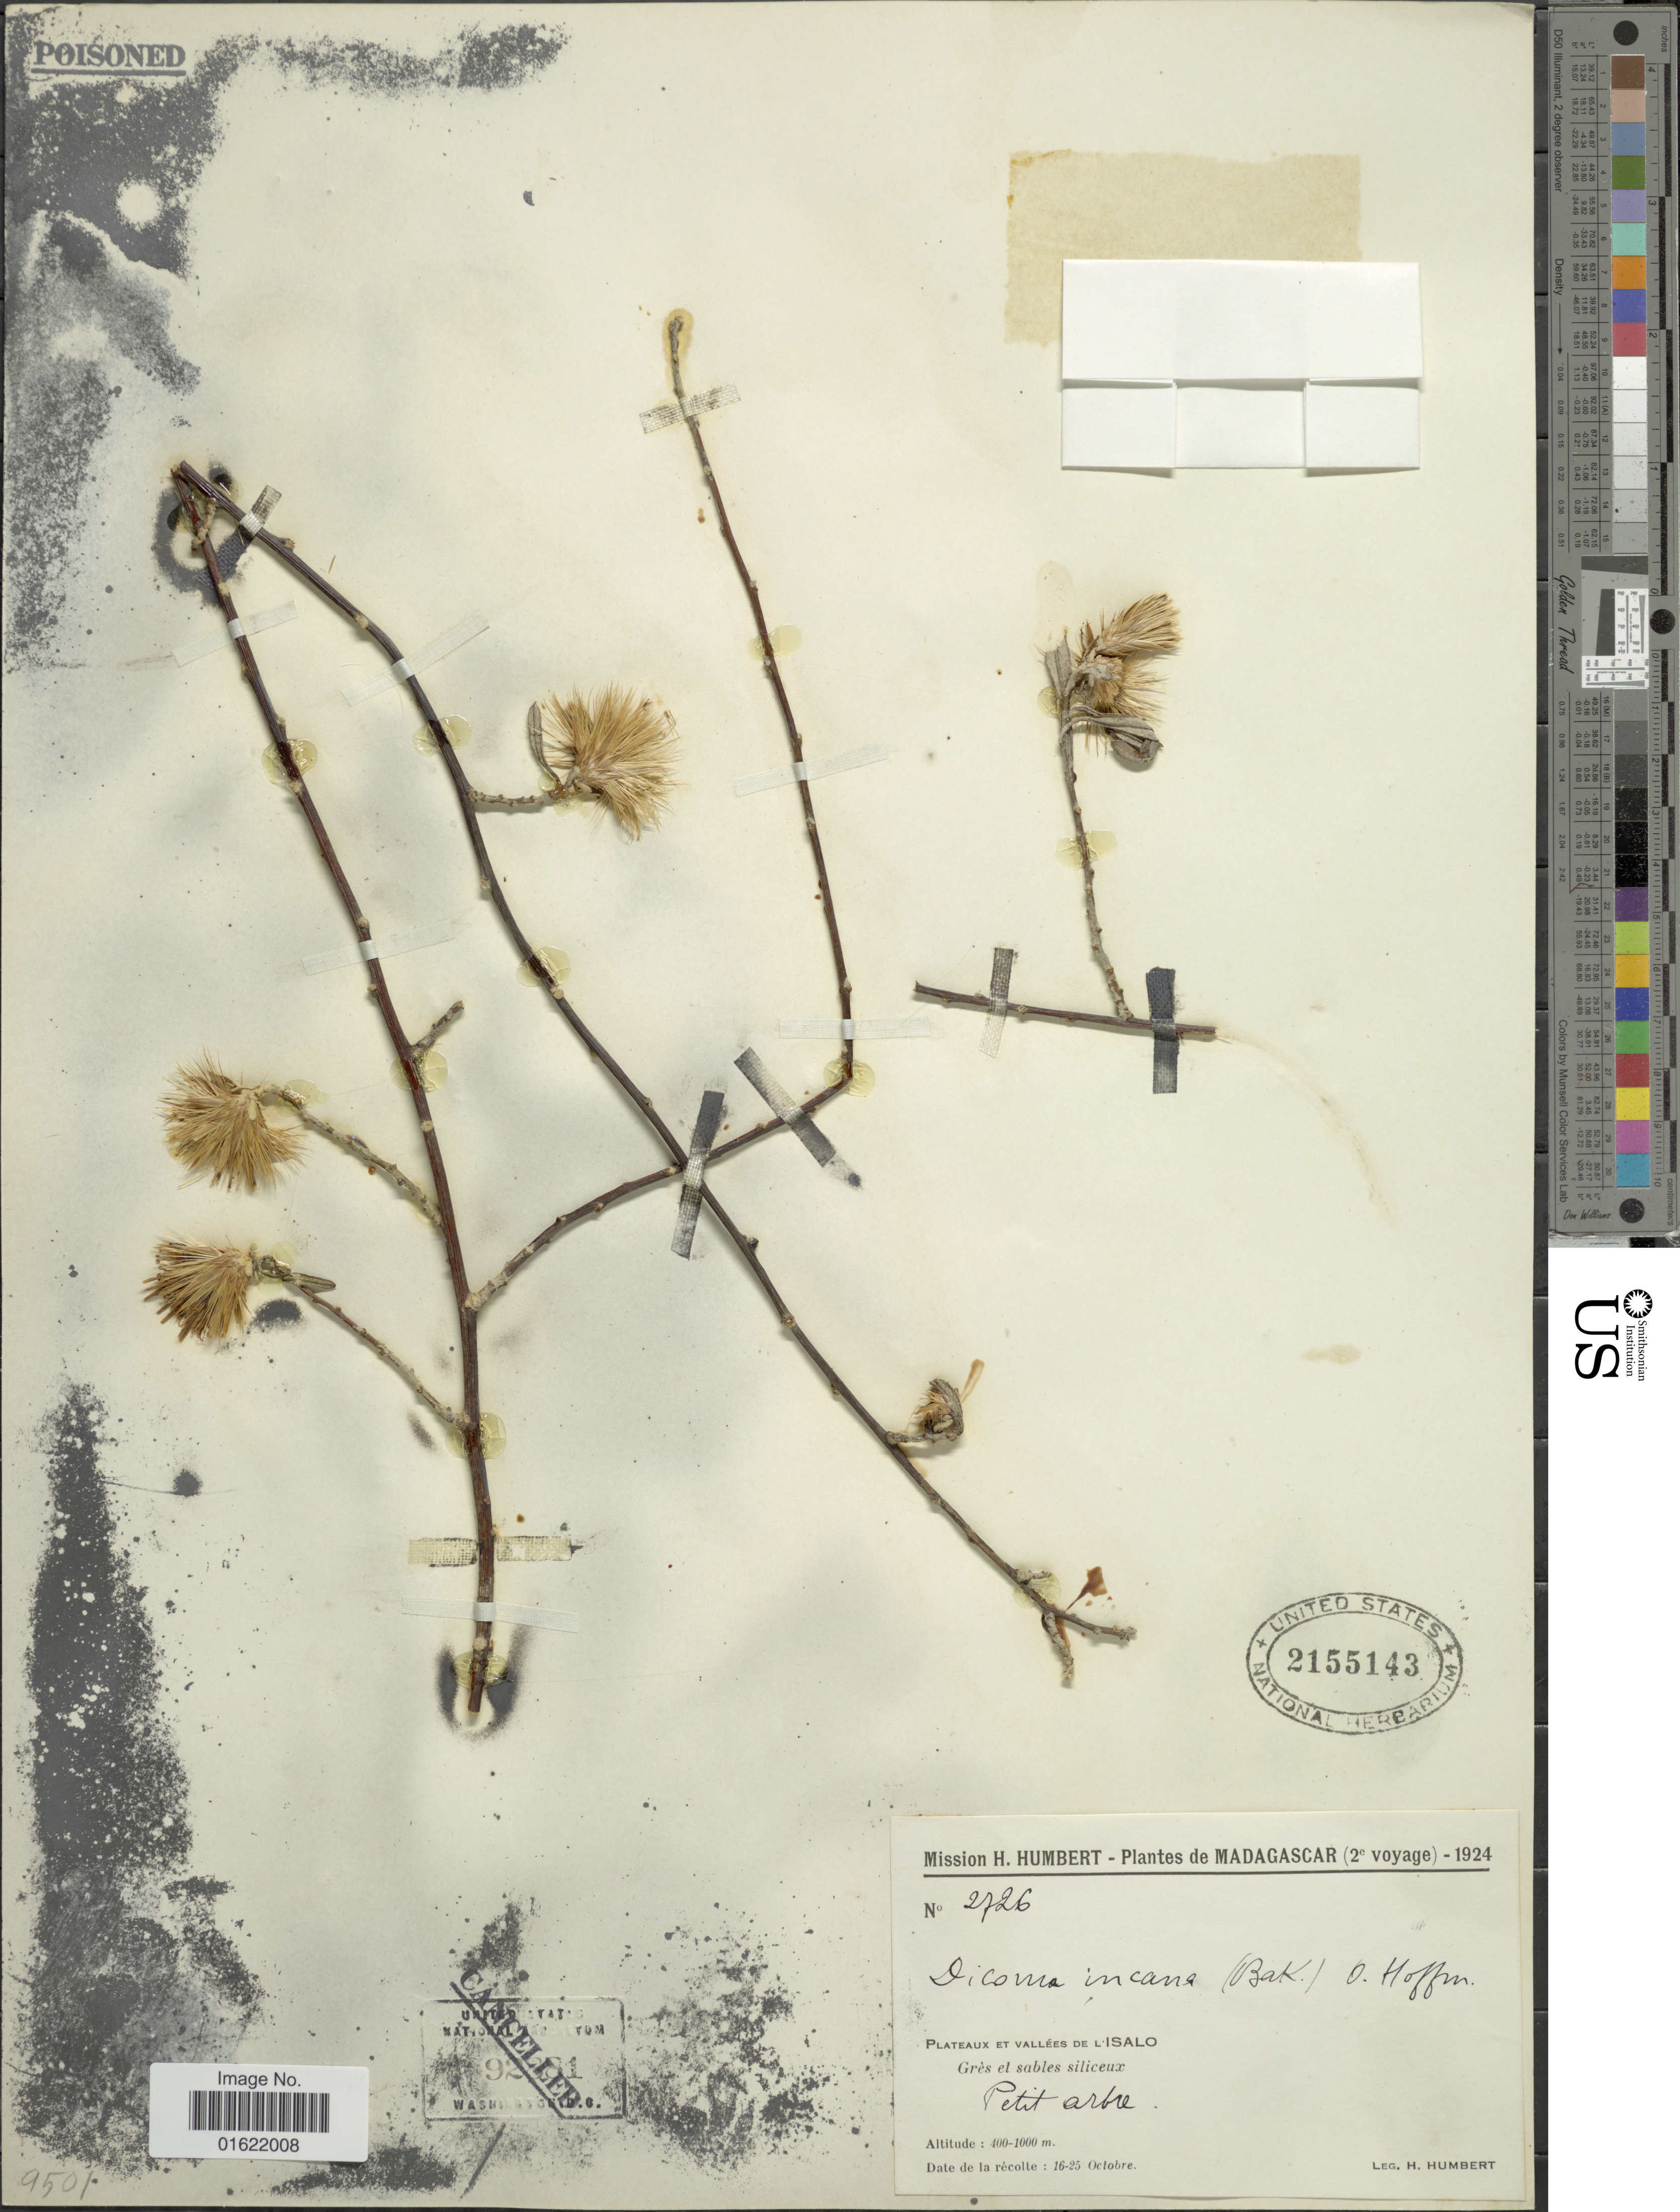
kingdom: Plantae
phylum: Tracheophyta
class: Magnoliopsida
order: Asterales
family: Asteraceae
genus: Dicoma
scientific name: Dicoma incana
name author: O. Hoffm.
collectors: H. Humbert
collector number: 2726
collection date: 1924-10-16/1924-10-25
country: Madagascar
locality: Plateaux et Vallees de L'Isalo. Gres el sables siliceux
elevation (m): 400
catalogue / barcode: US 2155143